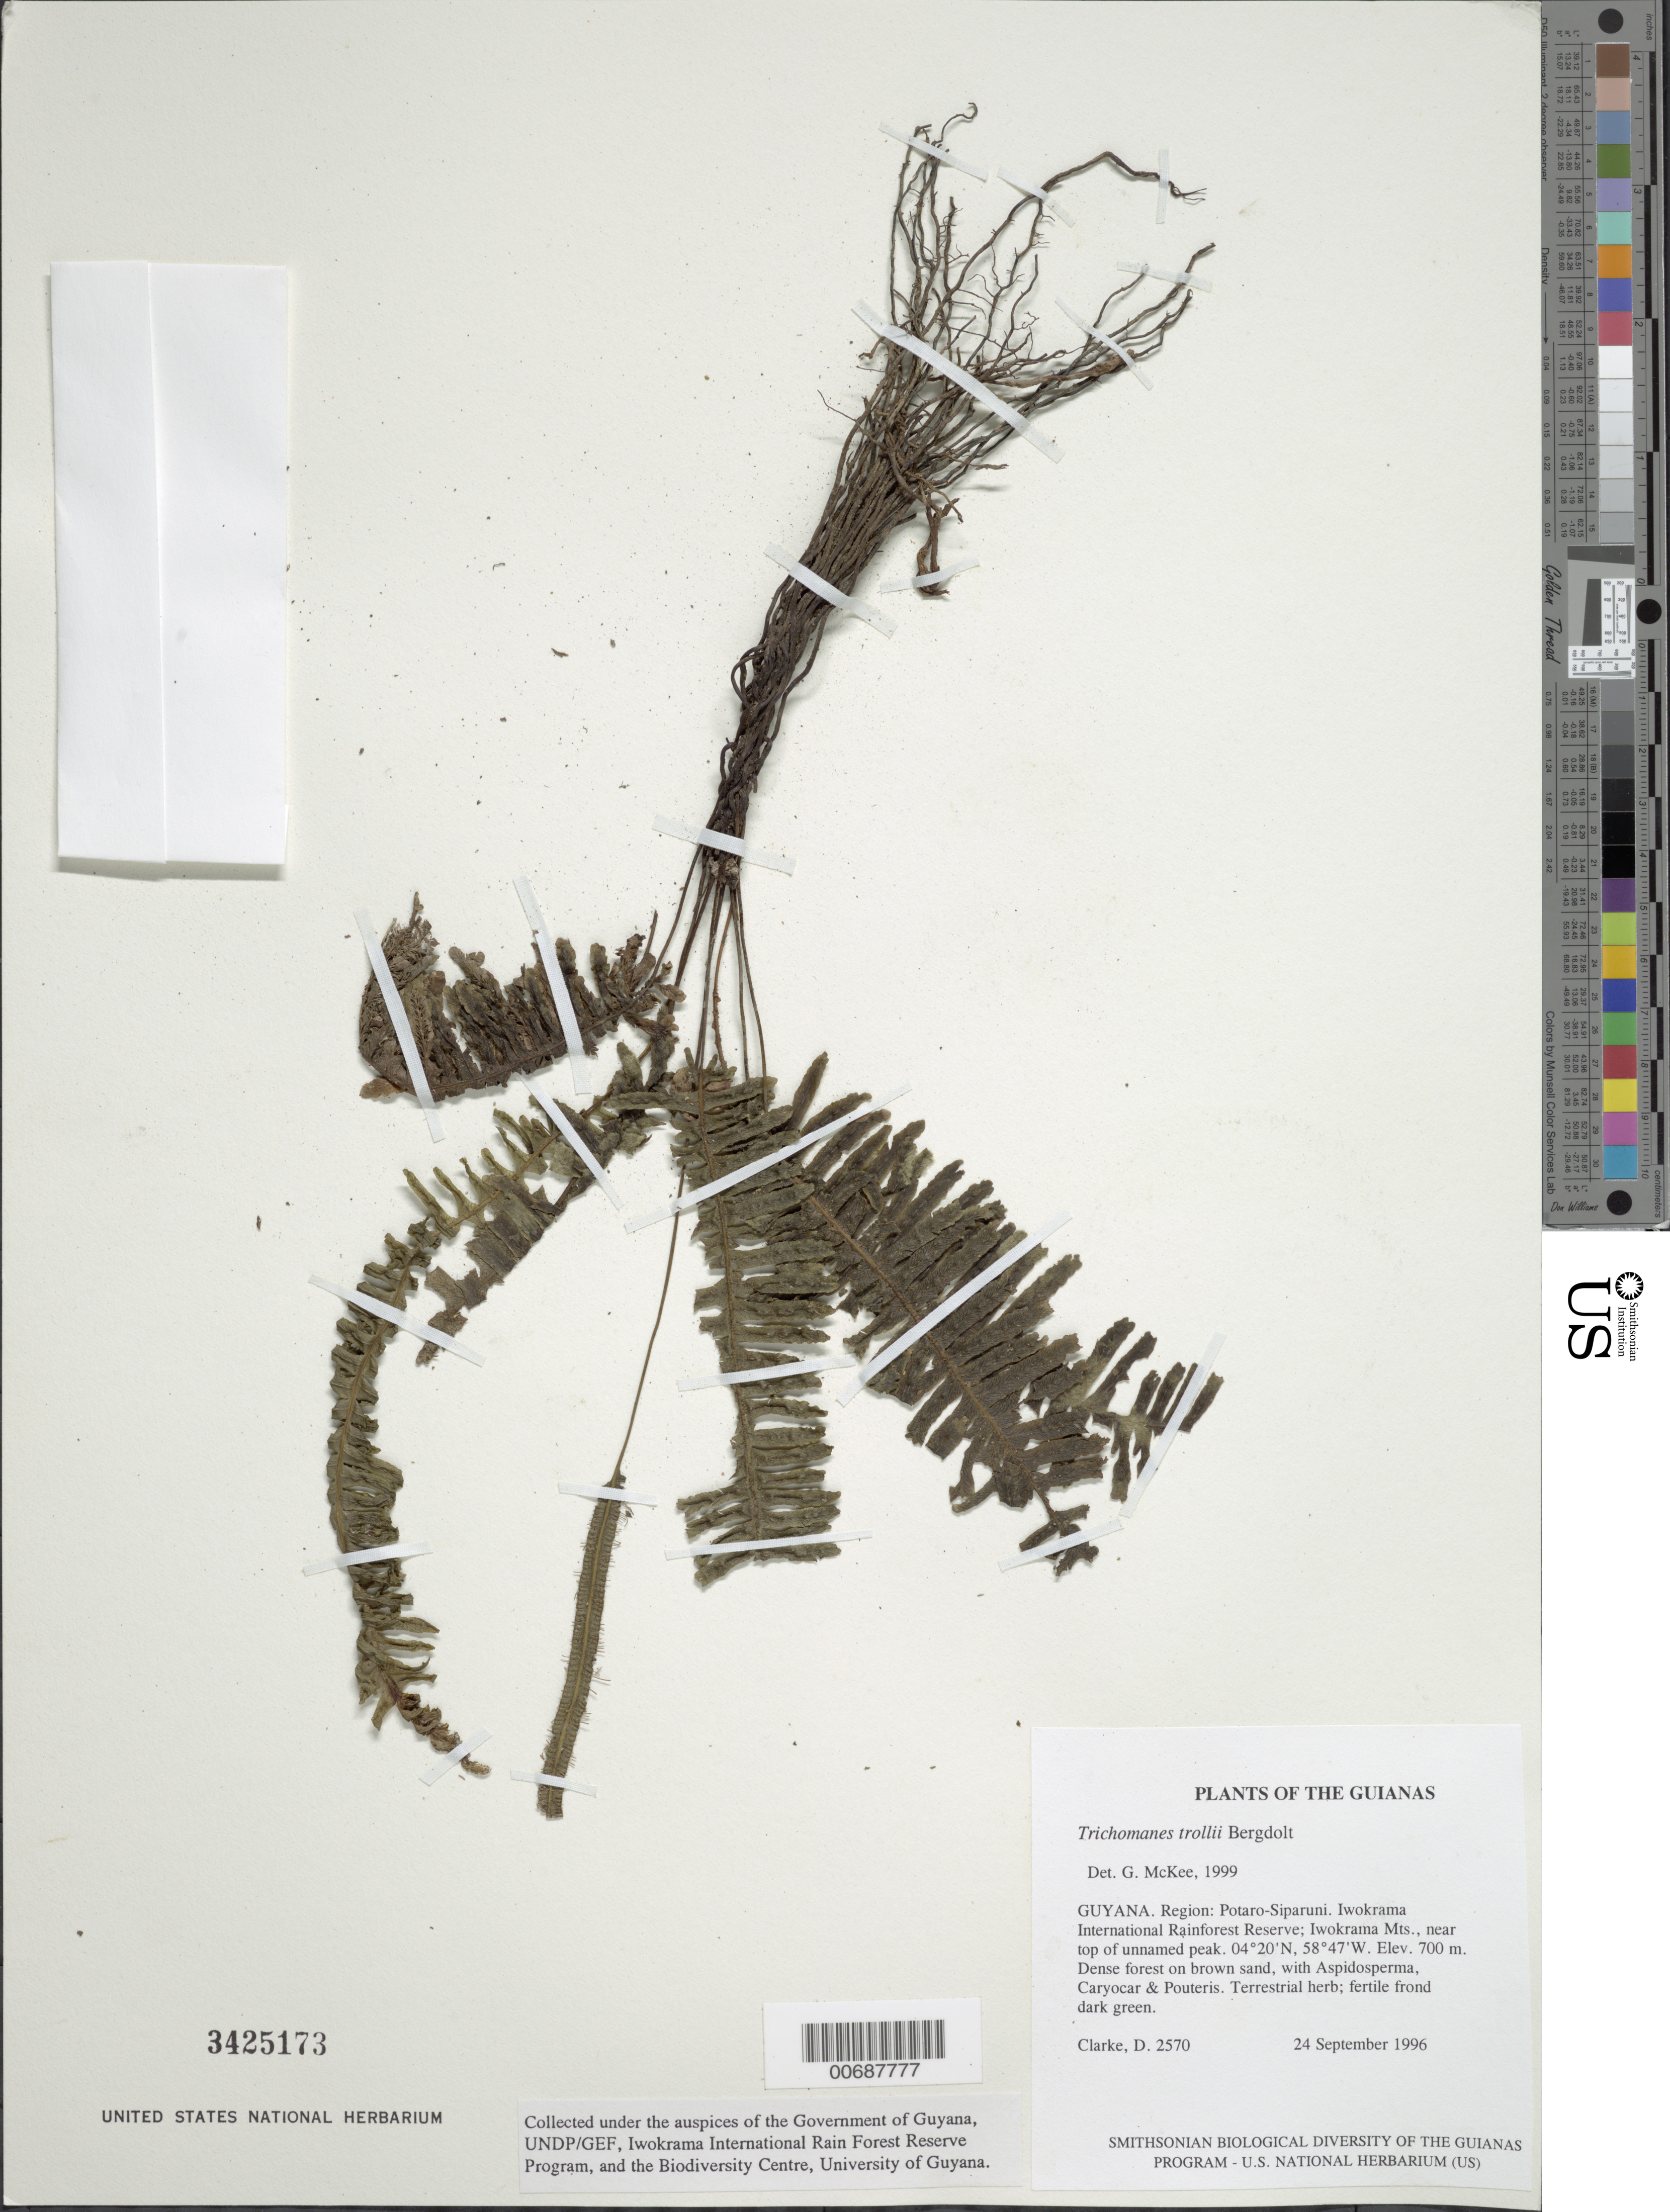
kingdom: Plantae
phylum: Tracheophyta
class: Polypodiopsida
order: Hymenophyllales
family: Hymenophyllaceae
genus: Trichomanes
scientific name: Trichomanes trollii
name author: Bergdolt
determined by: McKee, G. S., (US), NMNH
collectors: H. D. Clarke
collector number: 2570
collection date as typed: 24 September 1996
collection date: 1996-09-24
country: Guyana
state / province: Potaro-Siparuni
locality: Iwokrama International Rainforest Reserve; Iwokrama Mts., near top of unnamed peak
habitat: Dense forest on brown sand, with Aspidosperma, Caryocar & Pouteria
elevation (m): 700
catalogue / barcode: US 3425173